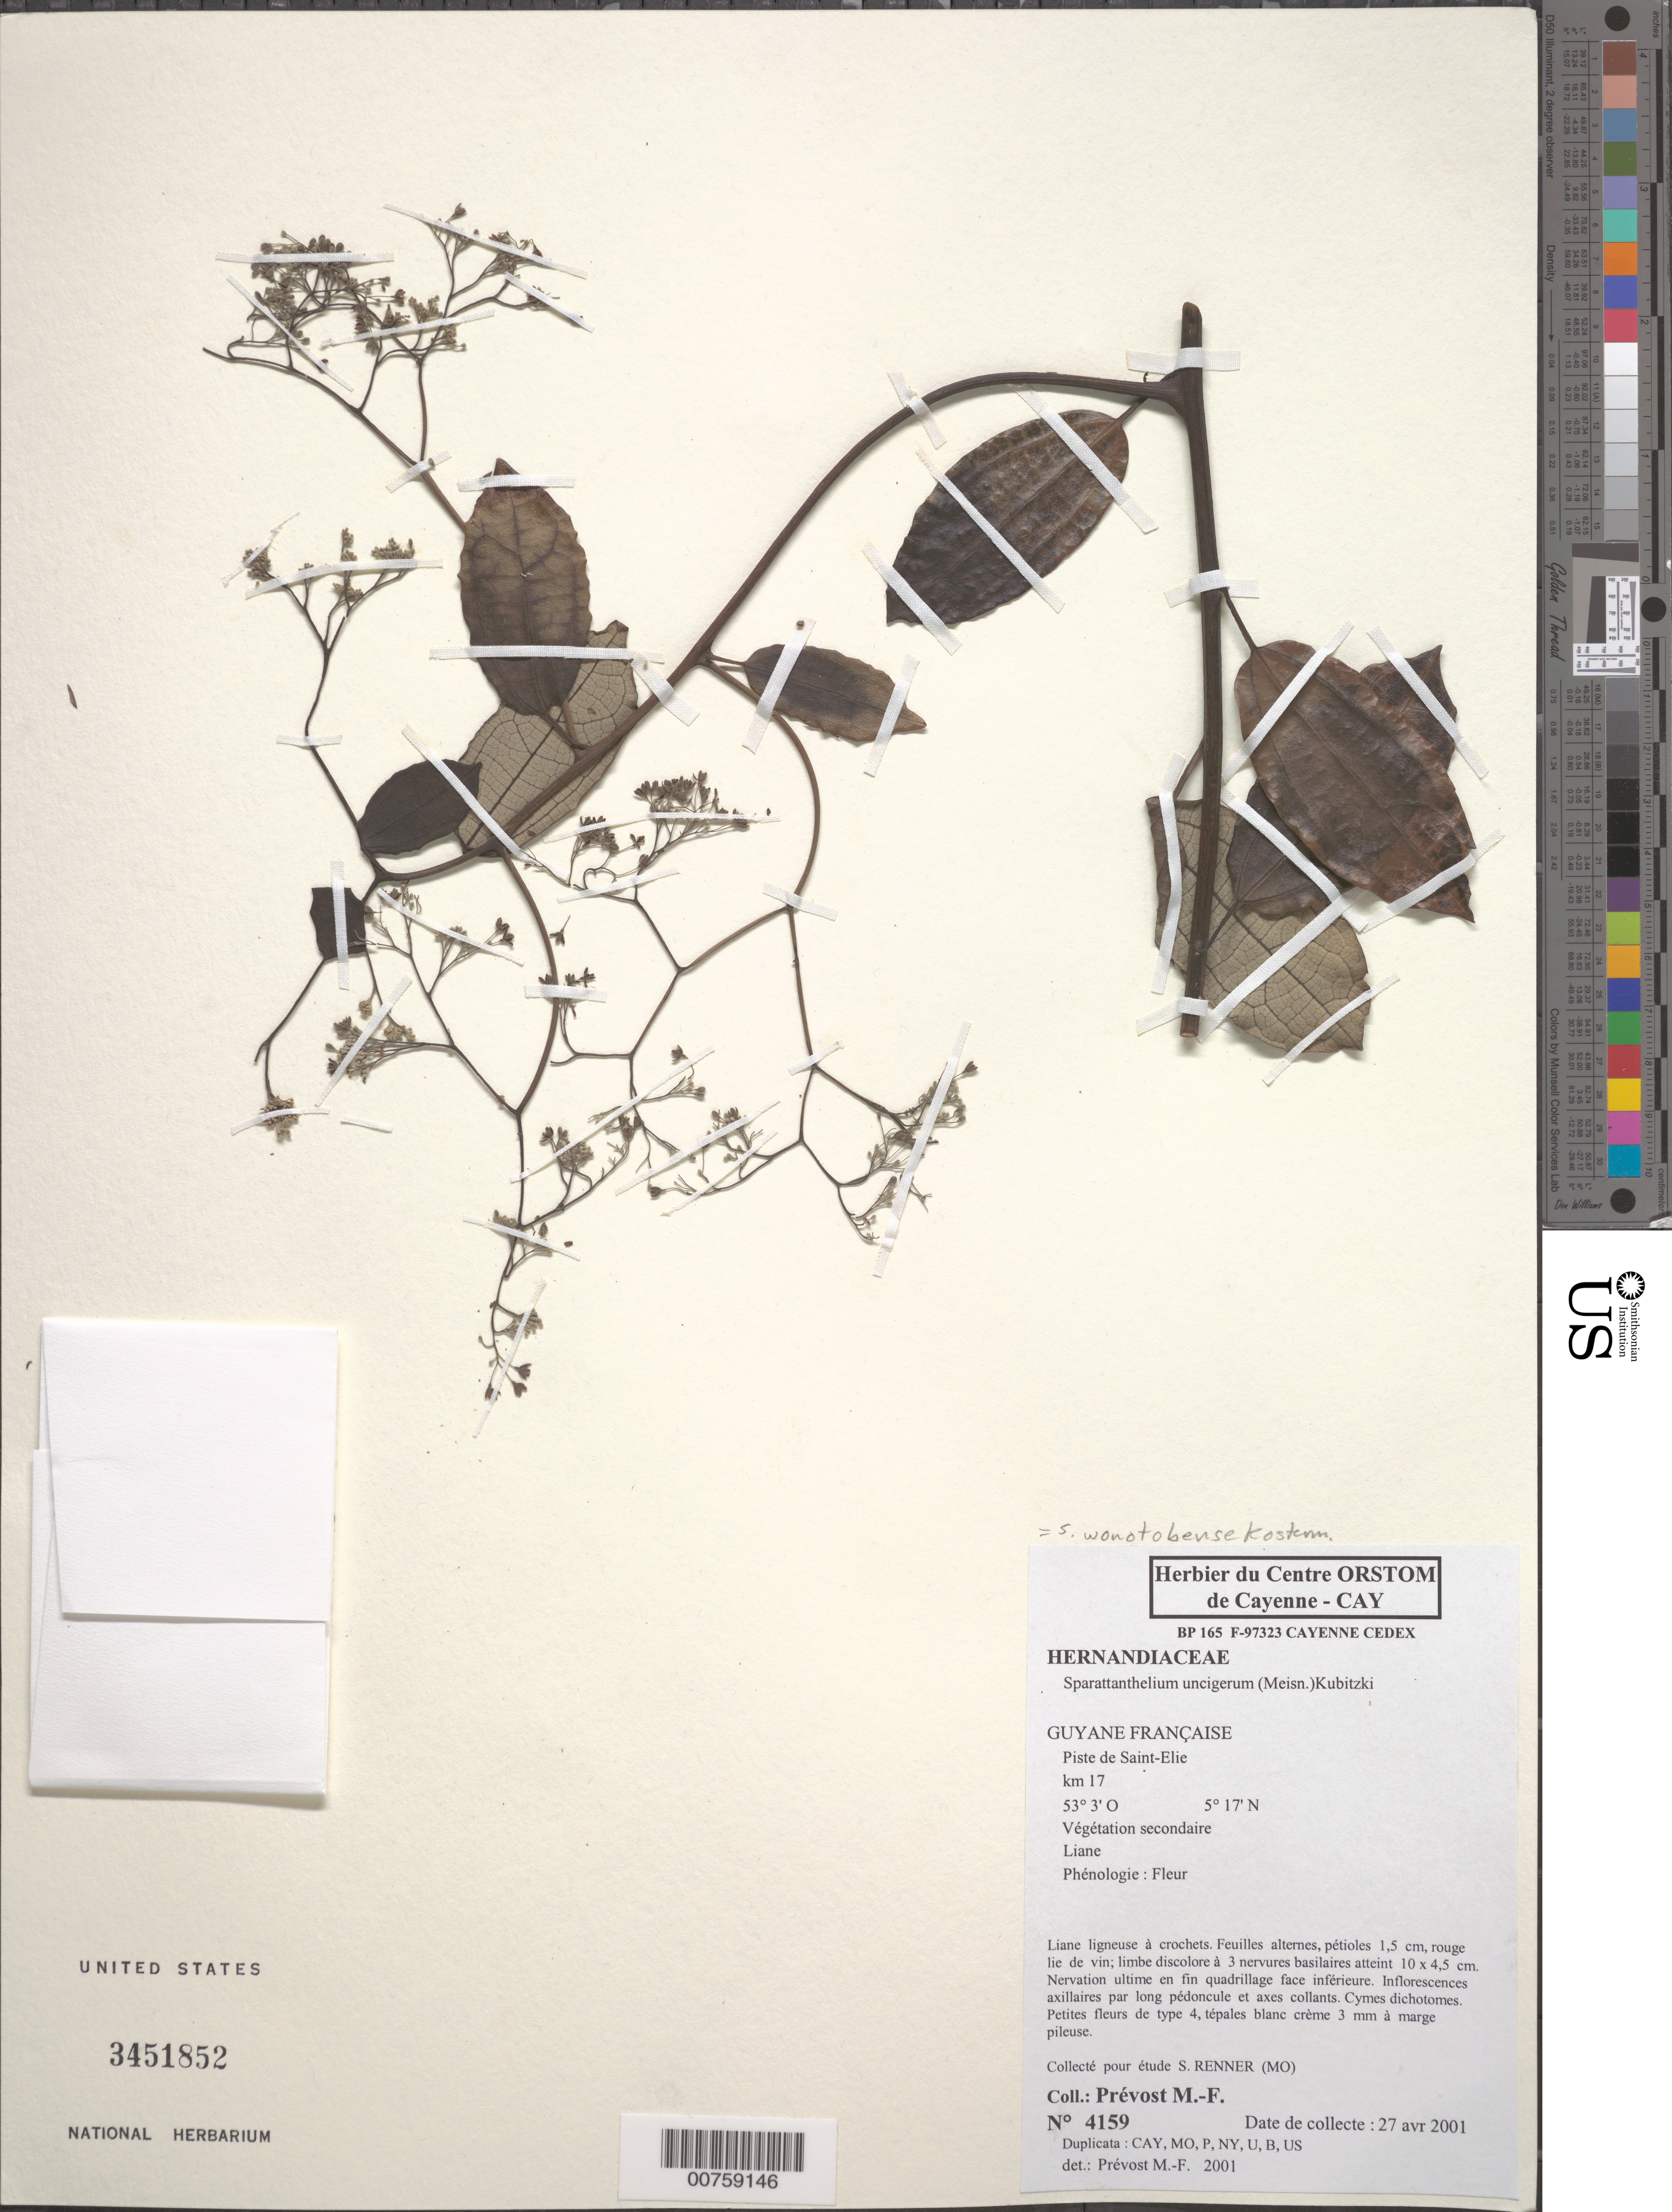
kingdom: Plantae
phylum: Tracheophyta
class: Magnoliopsida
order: Laurales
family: Hernandiaceae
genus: Sparattanthelium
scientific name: Sparattanthelium uncigerum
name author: (Meisn.) Kubitzki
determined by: Prévost, M.-F.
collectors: M.-F. Prévost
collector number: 4159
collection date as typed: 27-Apr-01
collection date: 2001-04-27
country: French Guiana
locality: Piste de Saint-Élie, km 17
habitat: Secondary vegetation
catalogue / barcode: US 3451852